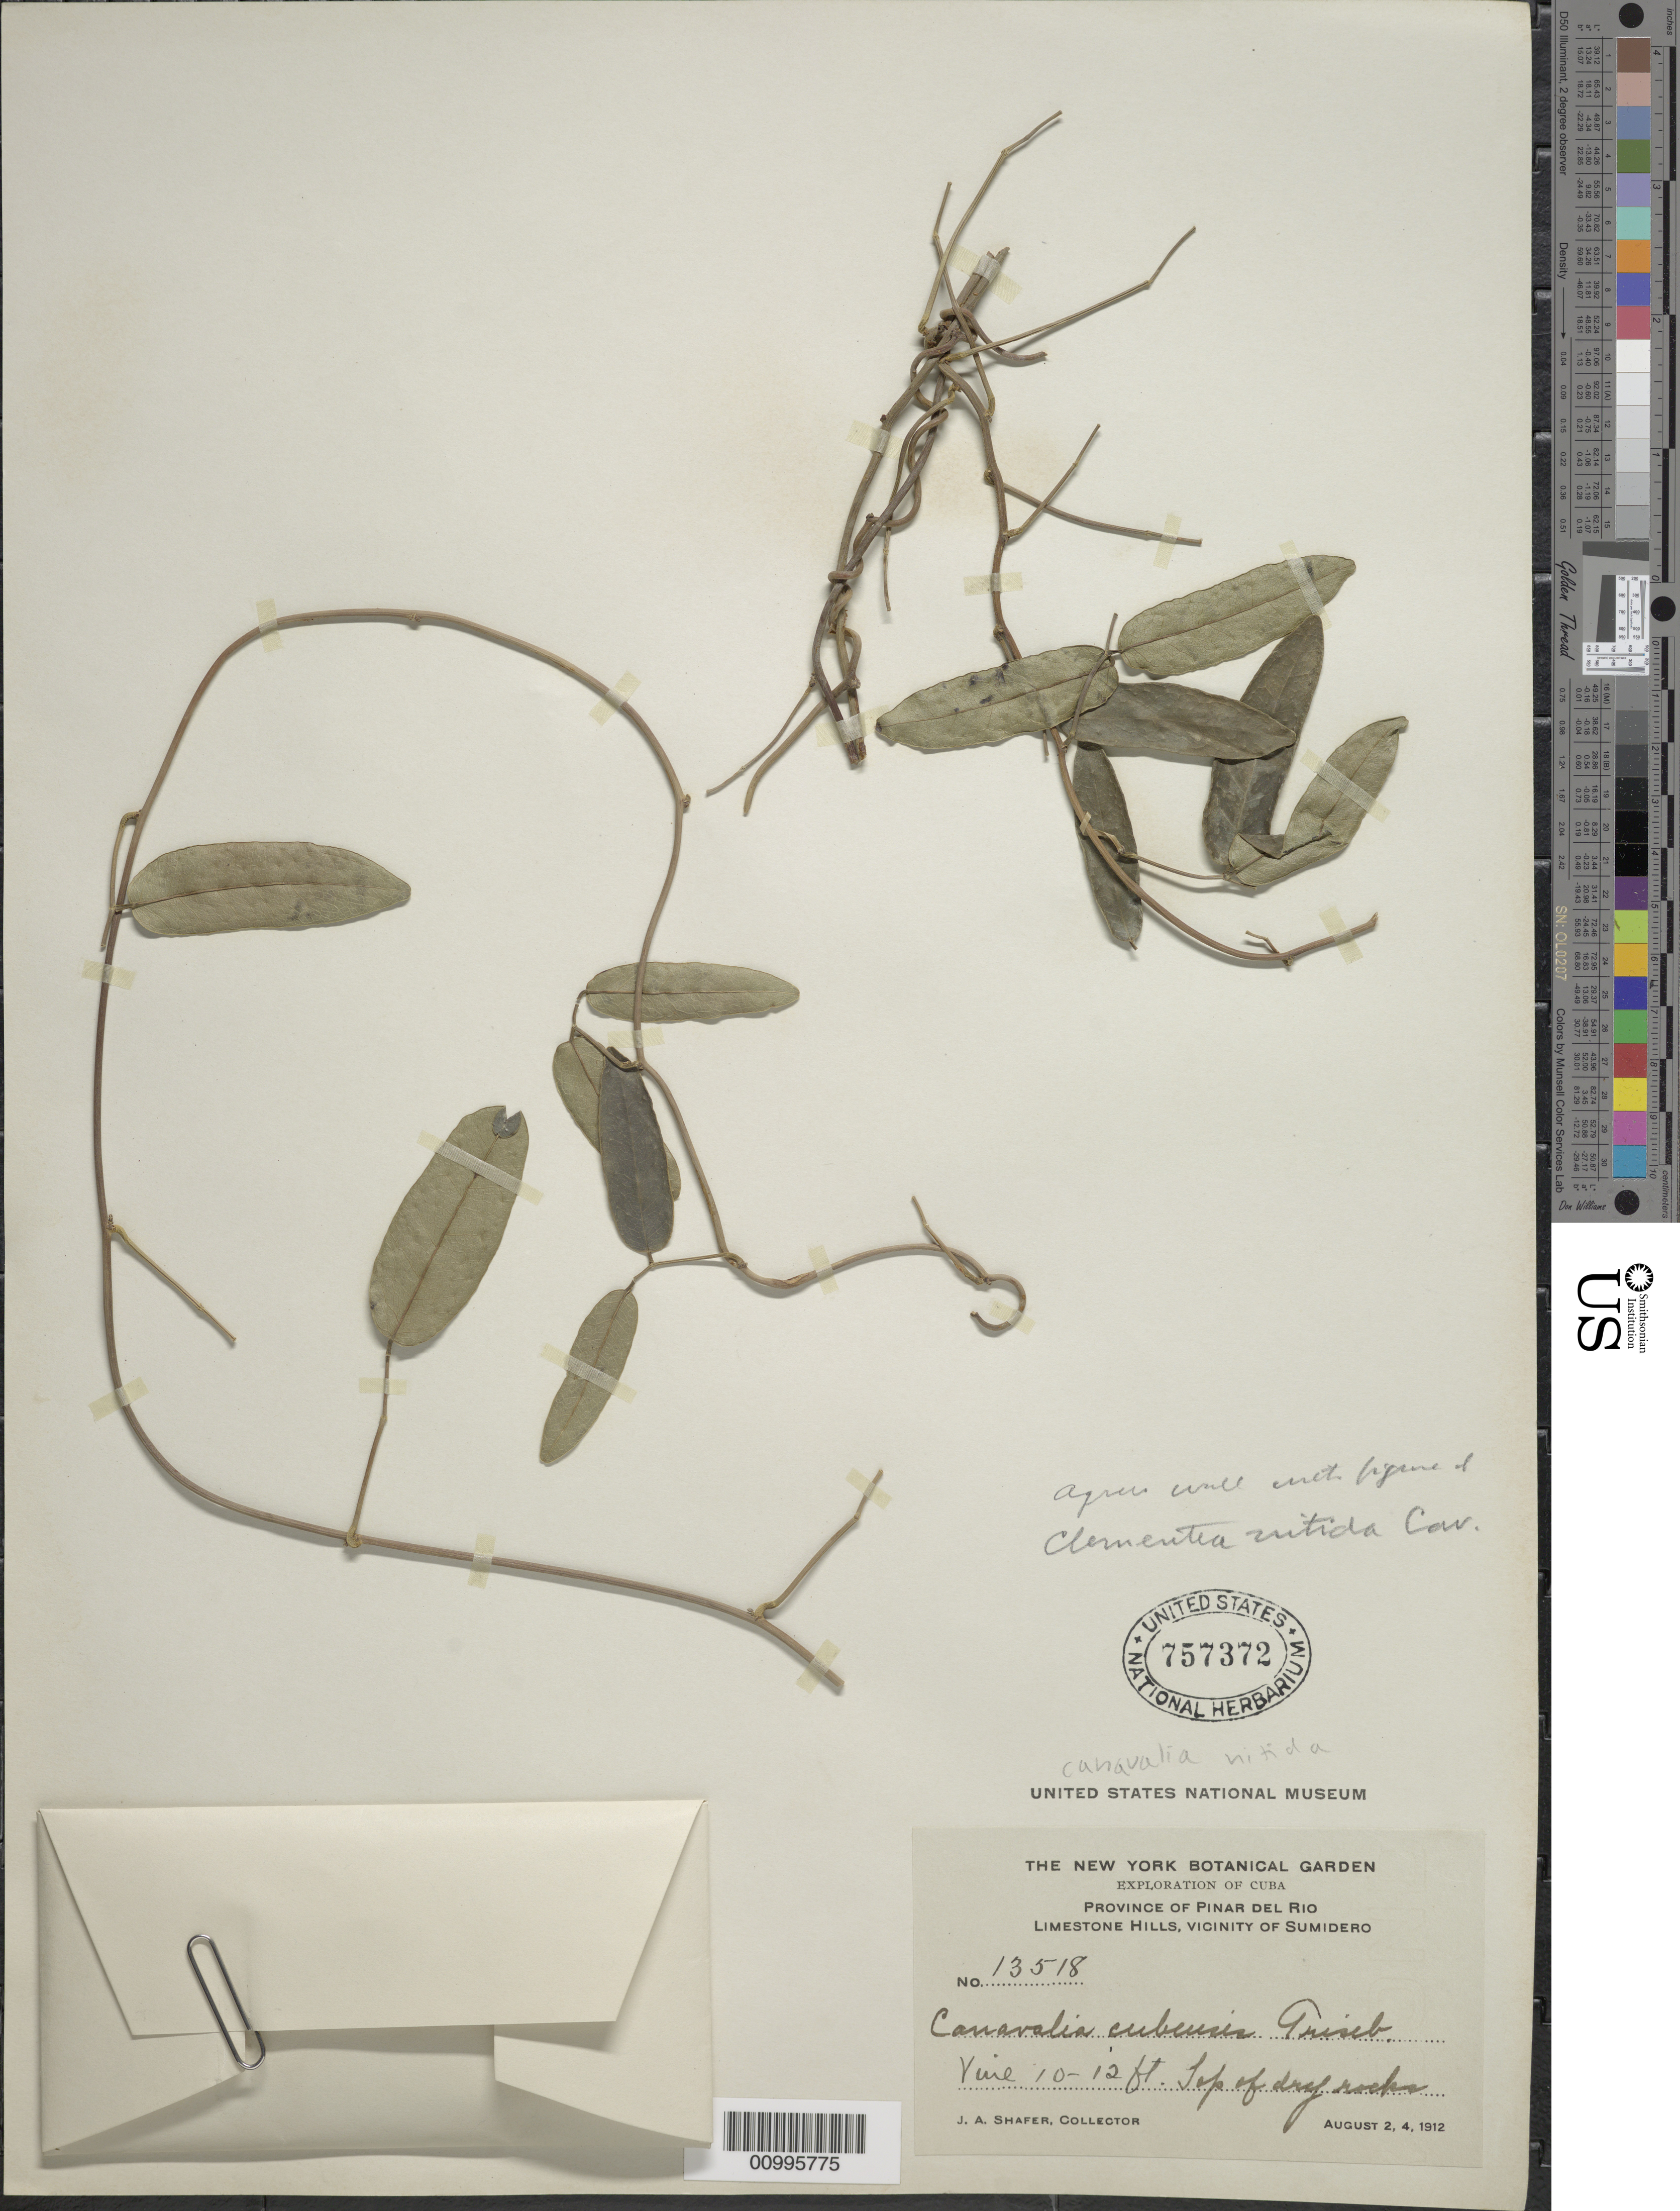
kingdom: Plantae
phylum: Tracheophyta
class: Magnoliopsida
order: Fabales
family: Fabaceae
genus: Canavalia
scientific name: Canavalia nitida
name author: (Cav.) Piper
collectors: J. A. Shafer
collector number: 13518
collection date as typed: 02 Aug 1912 and 04 Aug 1912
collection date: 1912-08-02,1912-08-04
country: Cuba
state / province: Pinar del Rio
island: Cuba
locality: Limestone hills, vicinity of Sumidero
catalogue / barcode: US 757372